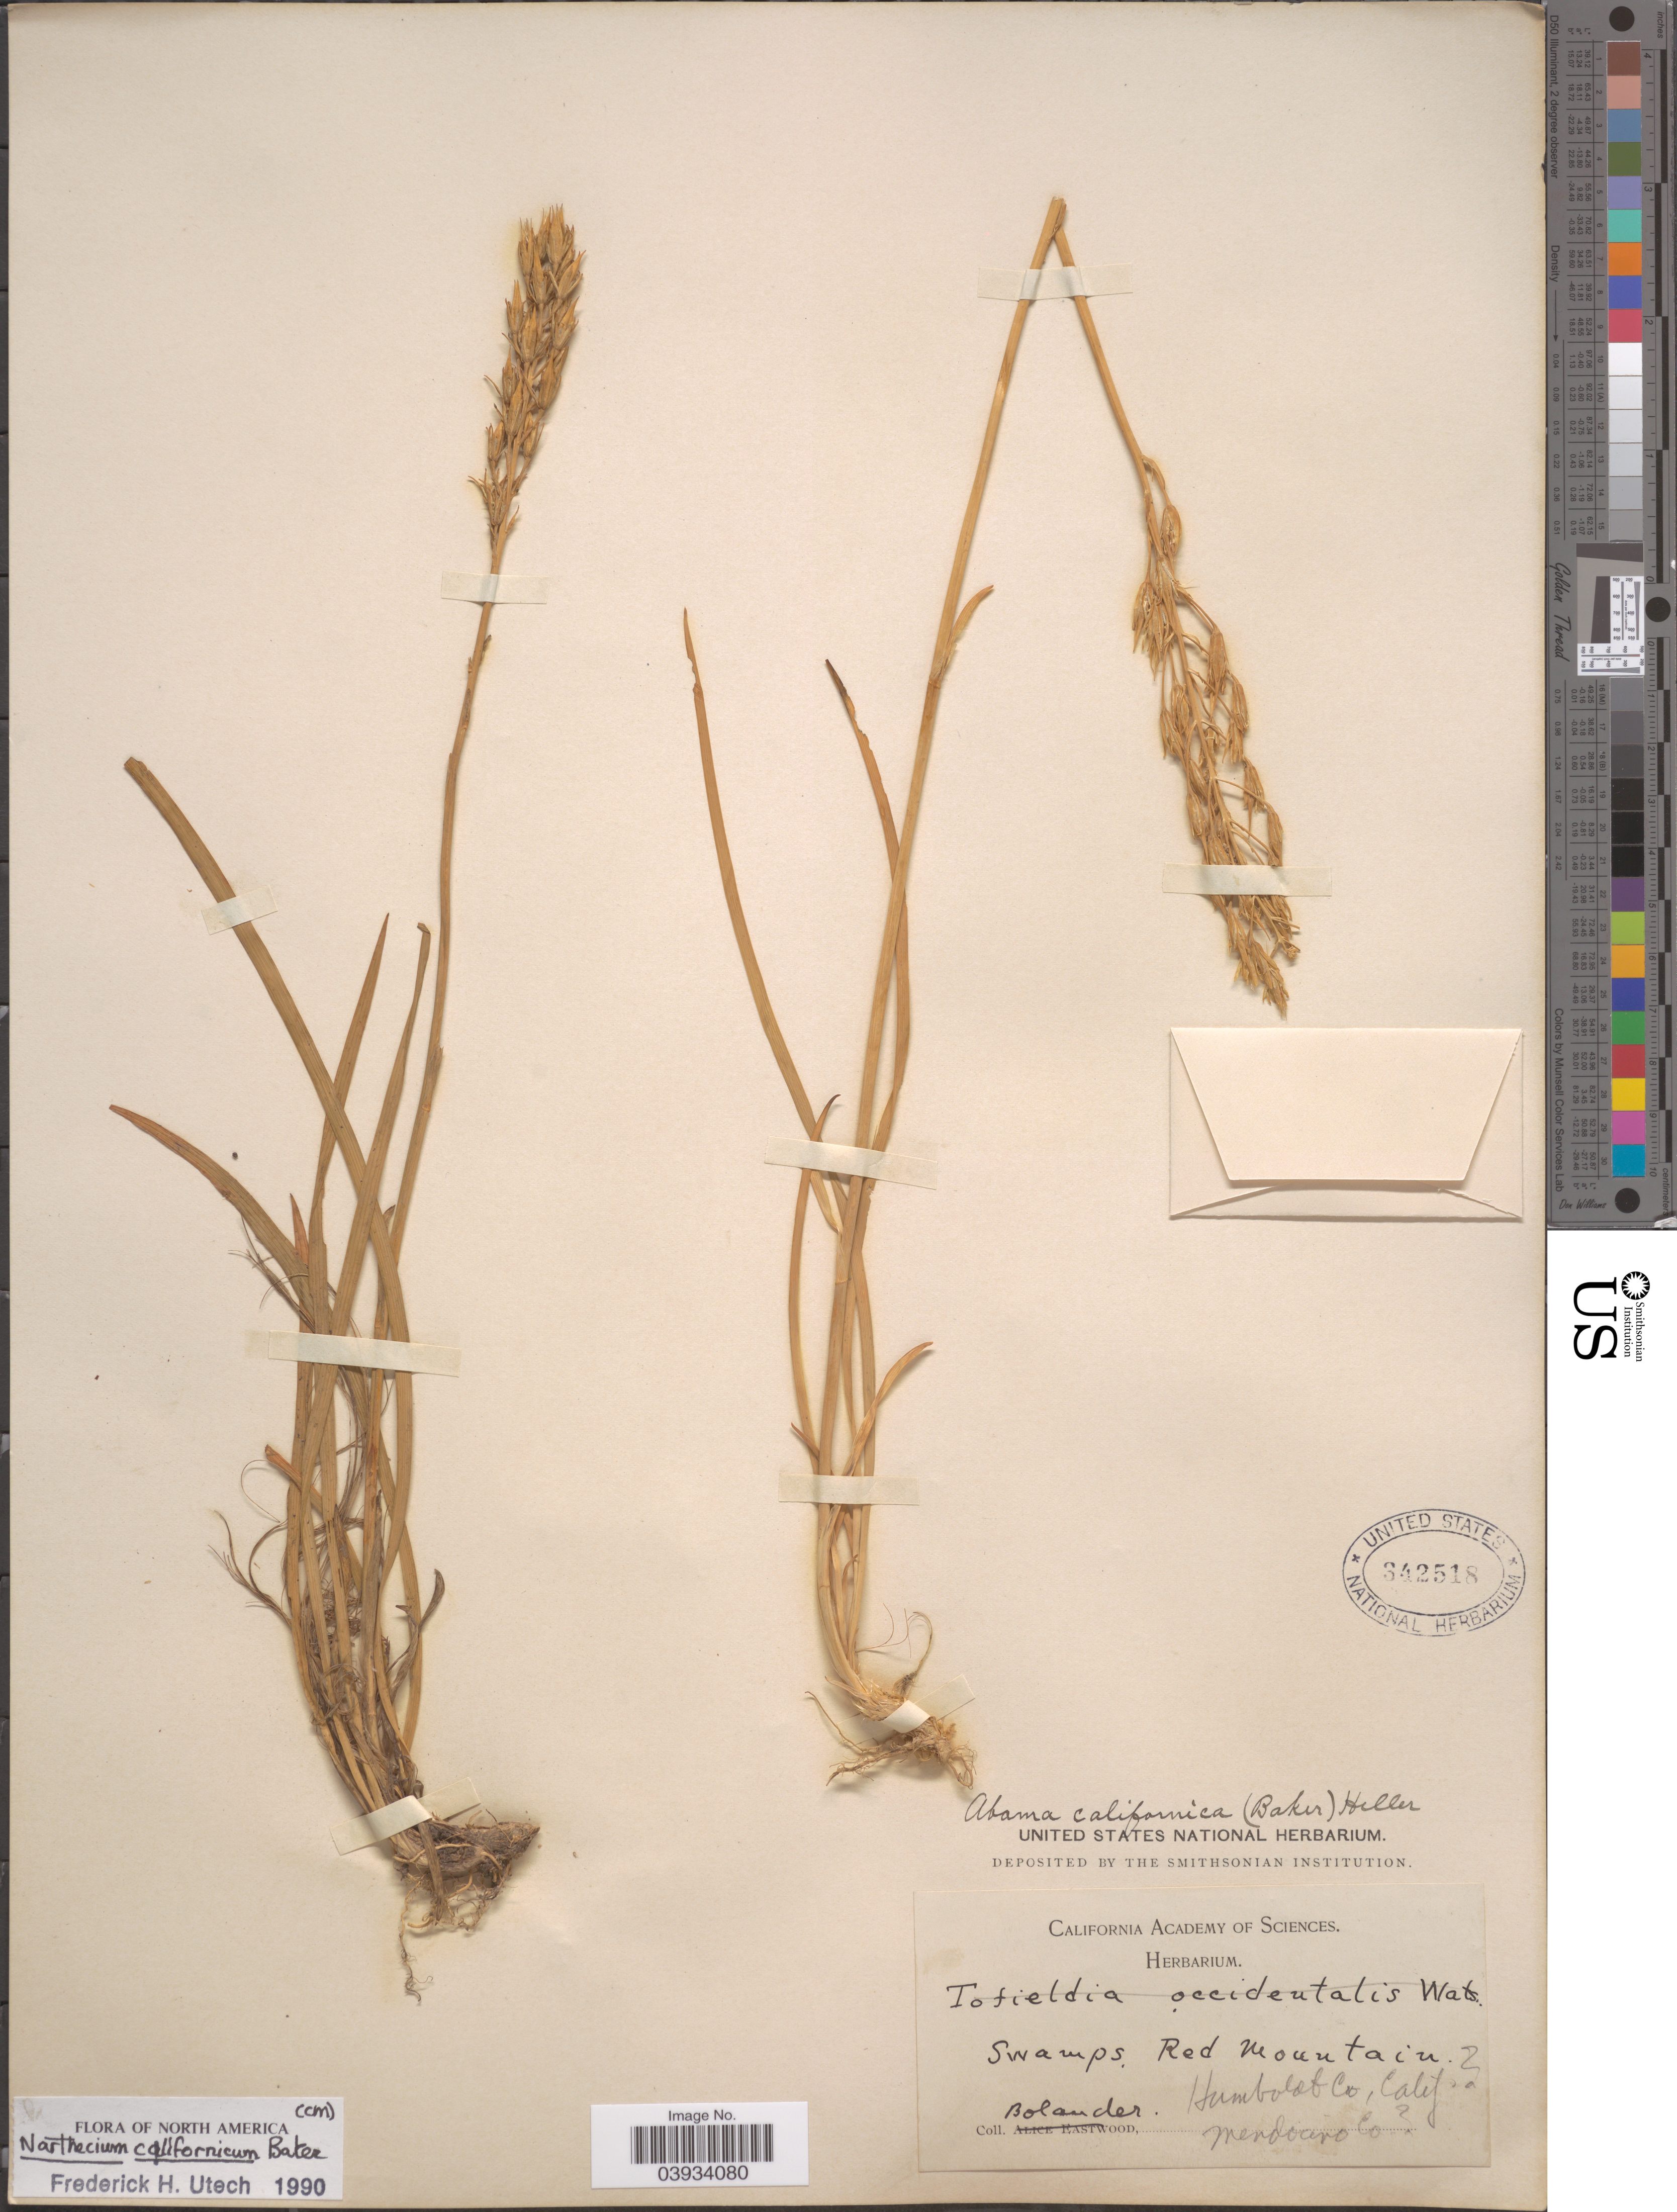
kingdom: Plantae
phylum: Tracheophyta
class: Liliopsida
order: Dioscoreales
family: Nartheciaceae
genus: Narthecium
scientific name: Narthecium californicum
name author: Baker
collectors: -. Bolander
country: United States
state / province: California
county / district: Humboldt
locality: Swamps. Red Mountain. Humboldt Co. Mendocino Co.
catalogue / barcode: US 342518